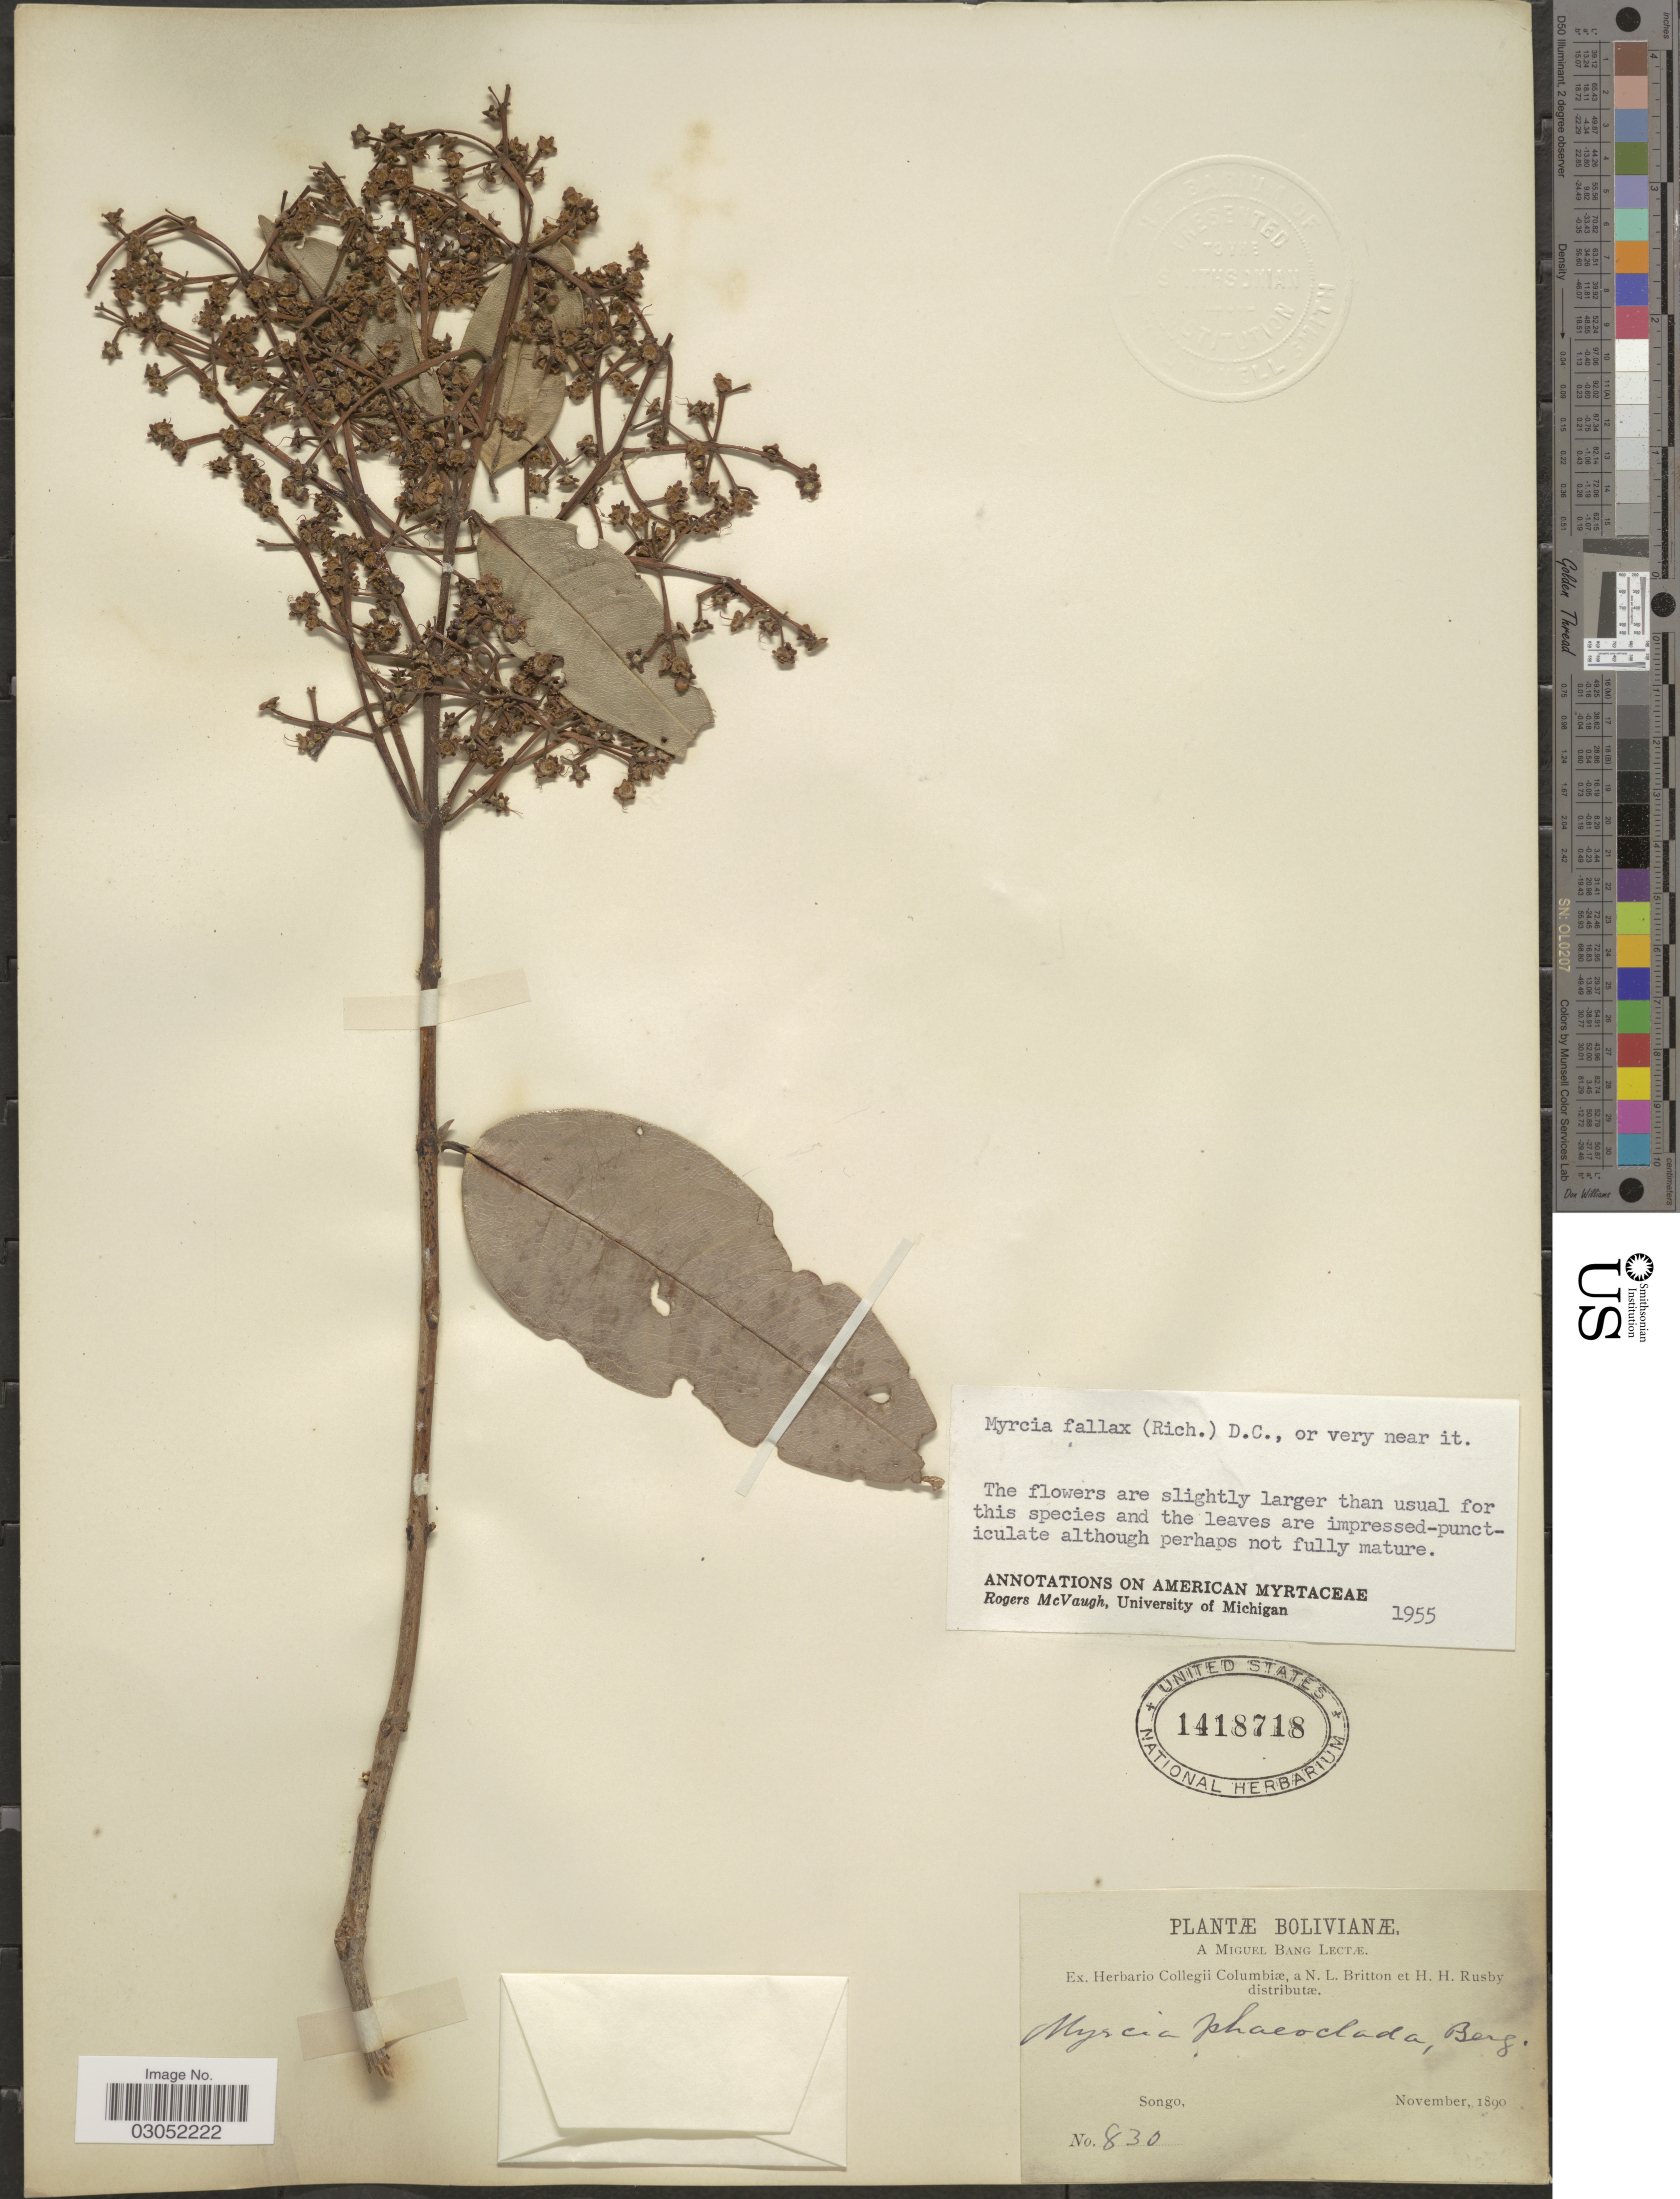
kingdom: Plantae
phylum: Tracheophyta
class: Magnoliopsida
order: Myrtales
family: Myrtaceae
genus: Myrcia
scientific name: Myrcia fallax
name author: (Rich.) DC.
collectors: M. Bang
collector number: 830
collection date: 1890-11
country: Bolivia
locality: Bolivianæ. Songo.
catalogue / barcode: US 1418718